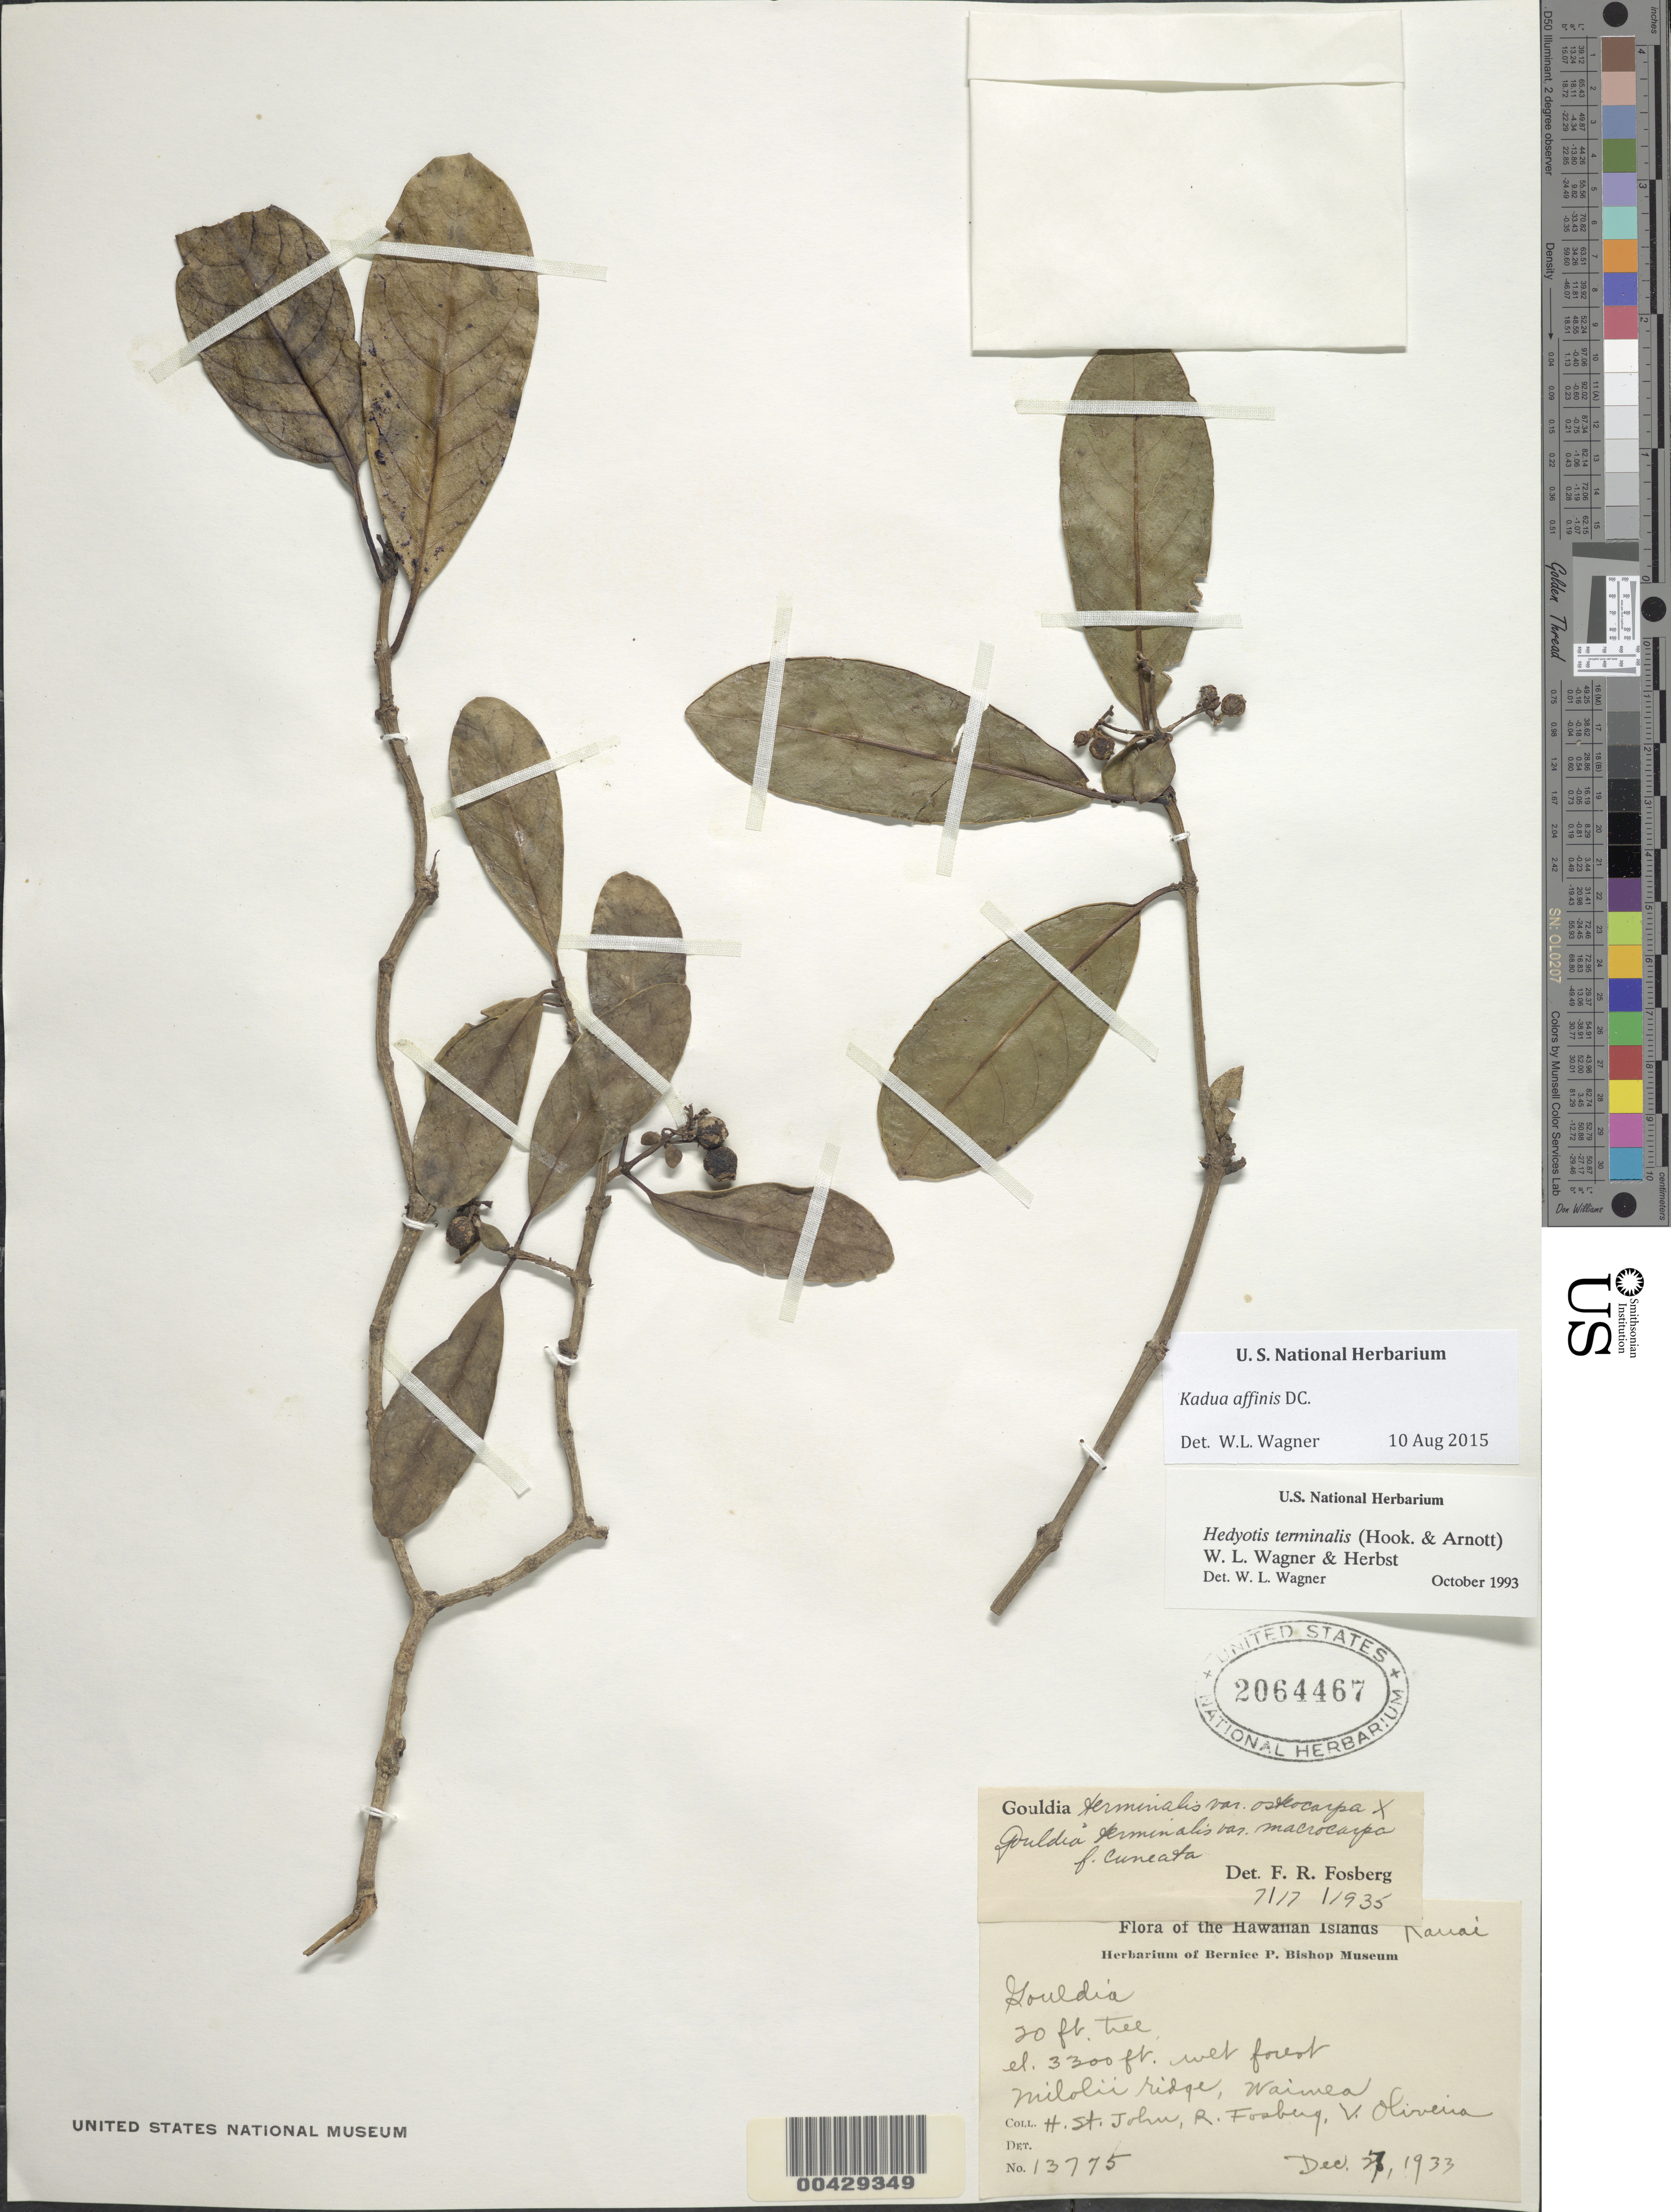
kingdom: Plantae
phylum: Tracheophyta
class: Magnoliopsida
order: Gentianales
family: Rubiaceae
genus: Kadua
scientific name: Kadua affinis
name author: DC.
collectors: H. St. John, F. R. Fosberg & V. Oliveira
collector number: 13775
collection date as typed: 27 Dec 1933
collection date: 1933-12-27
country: United States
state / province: Hawaii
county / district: Kauai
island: Kaua'i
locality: Milolii ridge, Waimea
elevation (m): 1006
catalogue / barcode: US 2064467